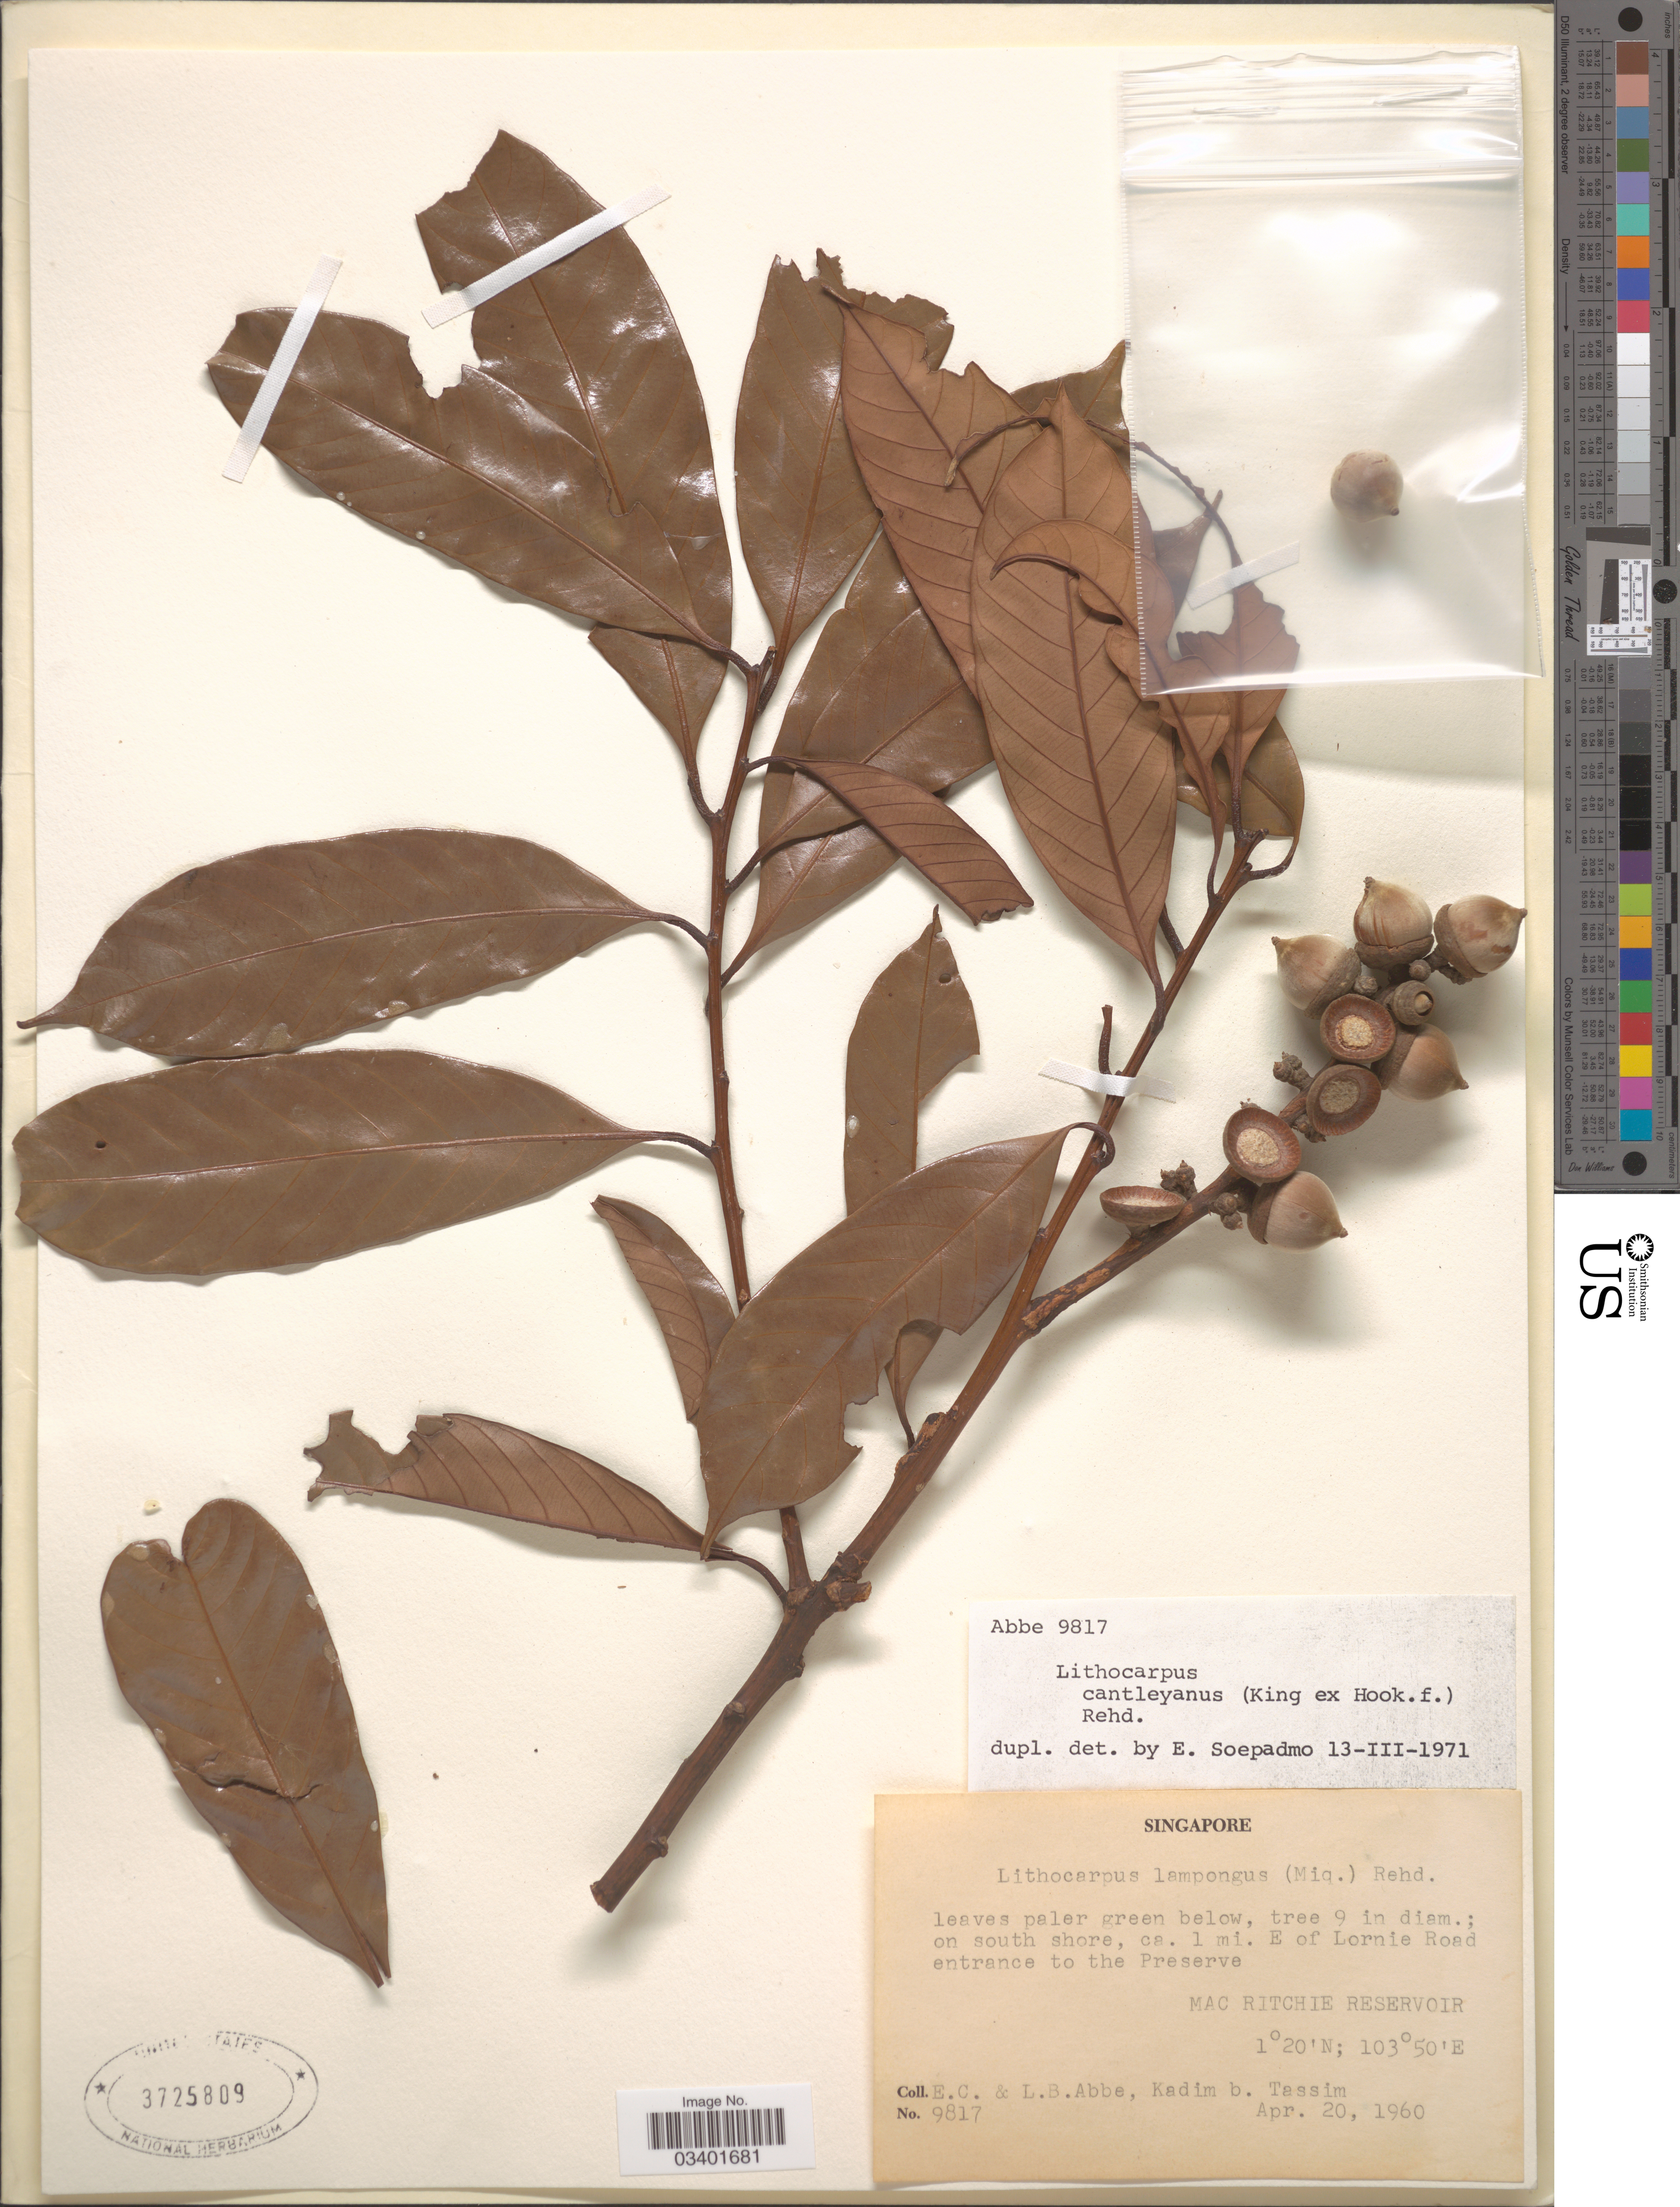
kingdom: Plantae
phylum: Tracheophyta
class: Magnoliopsida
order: Fagales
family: Fagaceae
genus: Lithocarpus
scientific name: Lithocarpus cantleyanus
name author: (R.M. King ex Hook. f.) Rehder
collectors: E. C. Abbe, L. B. Abbe & K. Tassim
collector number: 9817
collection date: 1960-04-20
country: Singapore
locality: On south shore, ca. 1 mi. E of Lornie Road entrance to the Preserve Mac Ritchie Reservoir.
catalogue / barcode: US 3725809